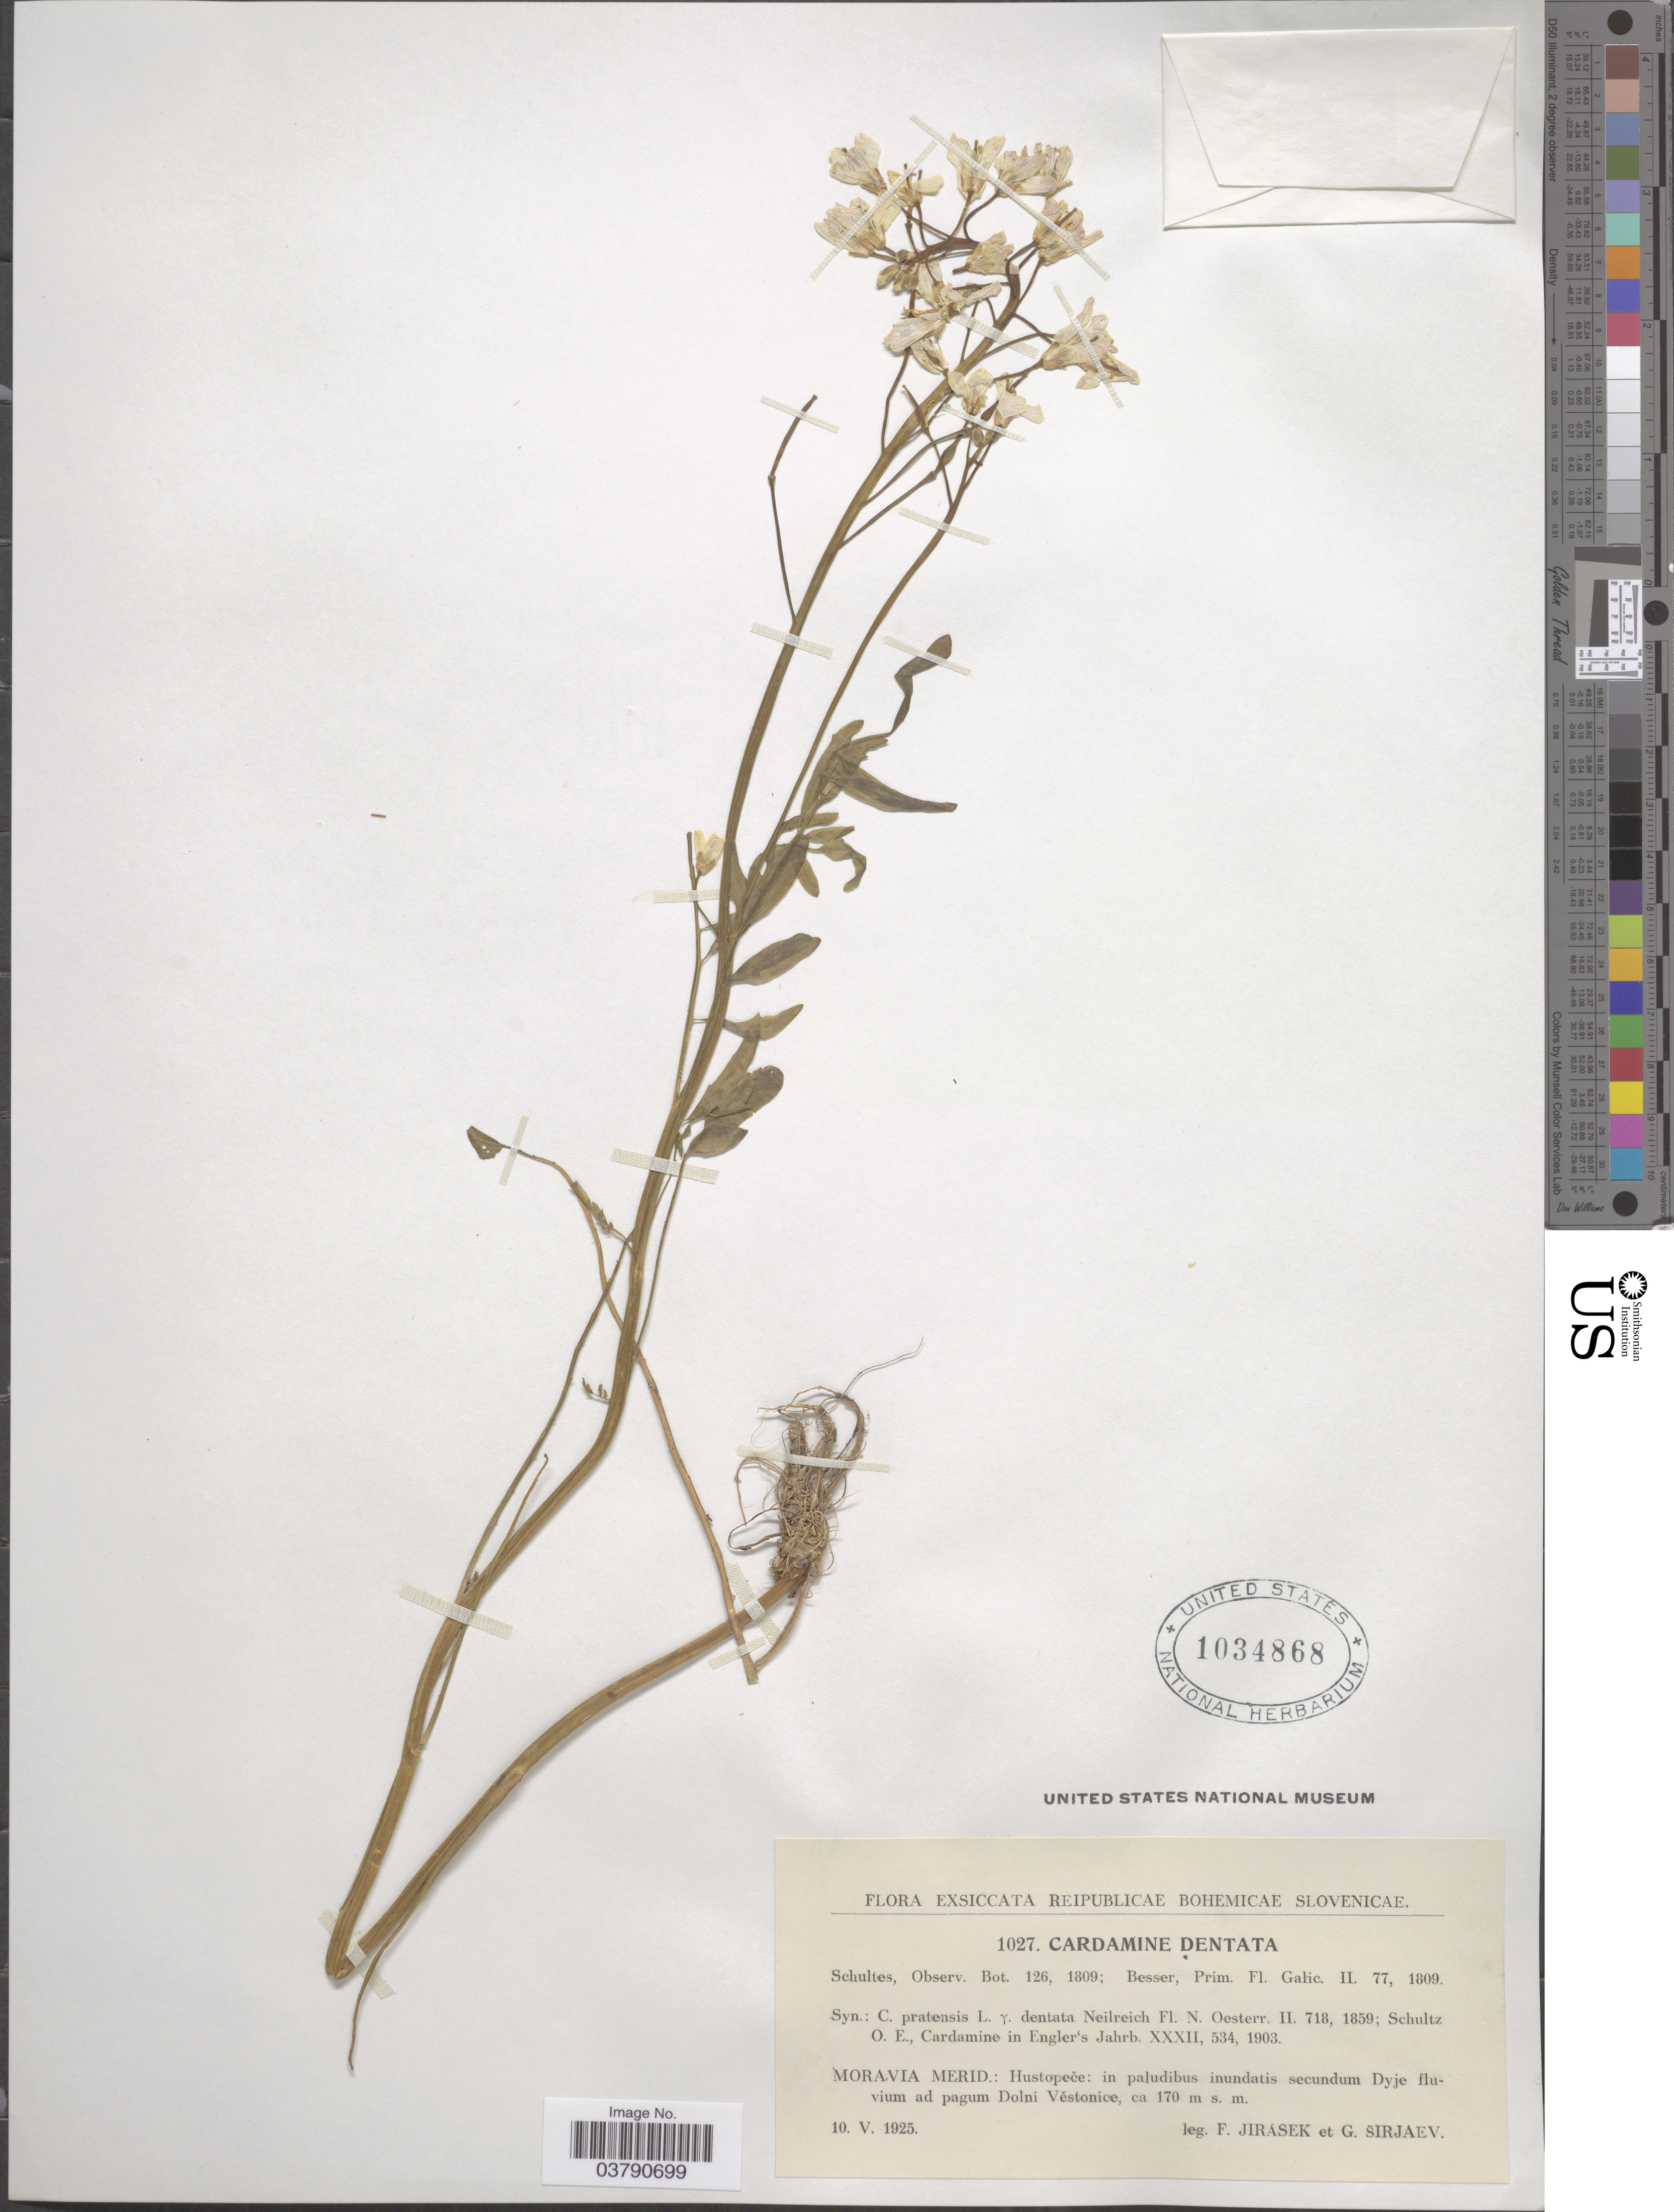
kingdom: Plantae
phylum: Tracheophyta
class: Magnoliopsida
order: Brassicales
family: Brassicaceae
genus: Cardamine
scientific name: Cardamine dentata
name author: Schult.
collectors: F. Jirasek & G. Sirjaev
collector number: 1027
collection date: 1925-05-10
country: Czechia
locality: Reipublicae Bohemicae Slovenicae. Moravia Merid.: Hustopeče: in paludibus inundatis secundum Dyje fluvium ad pagum Dolní Vĕstonice.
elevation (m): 170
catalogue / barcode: US 1034868